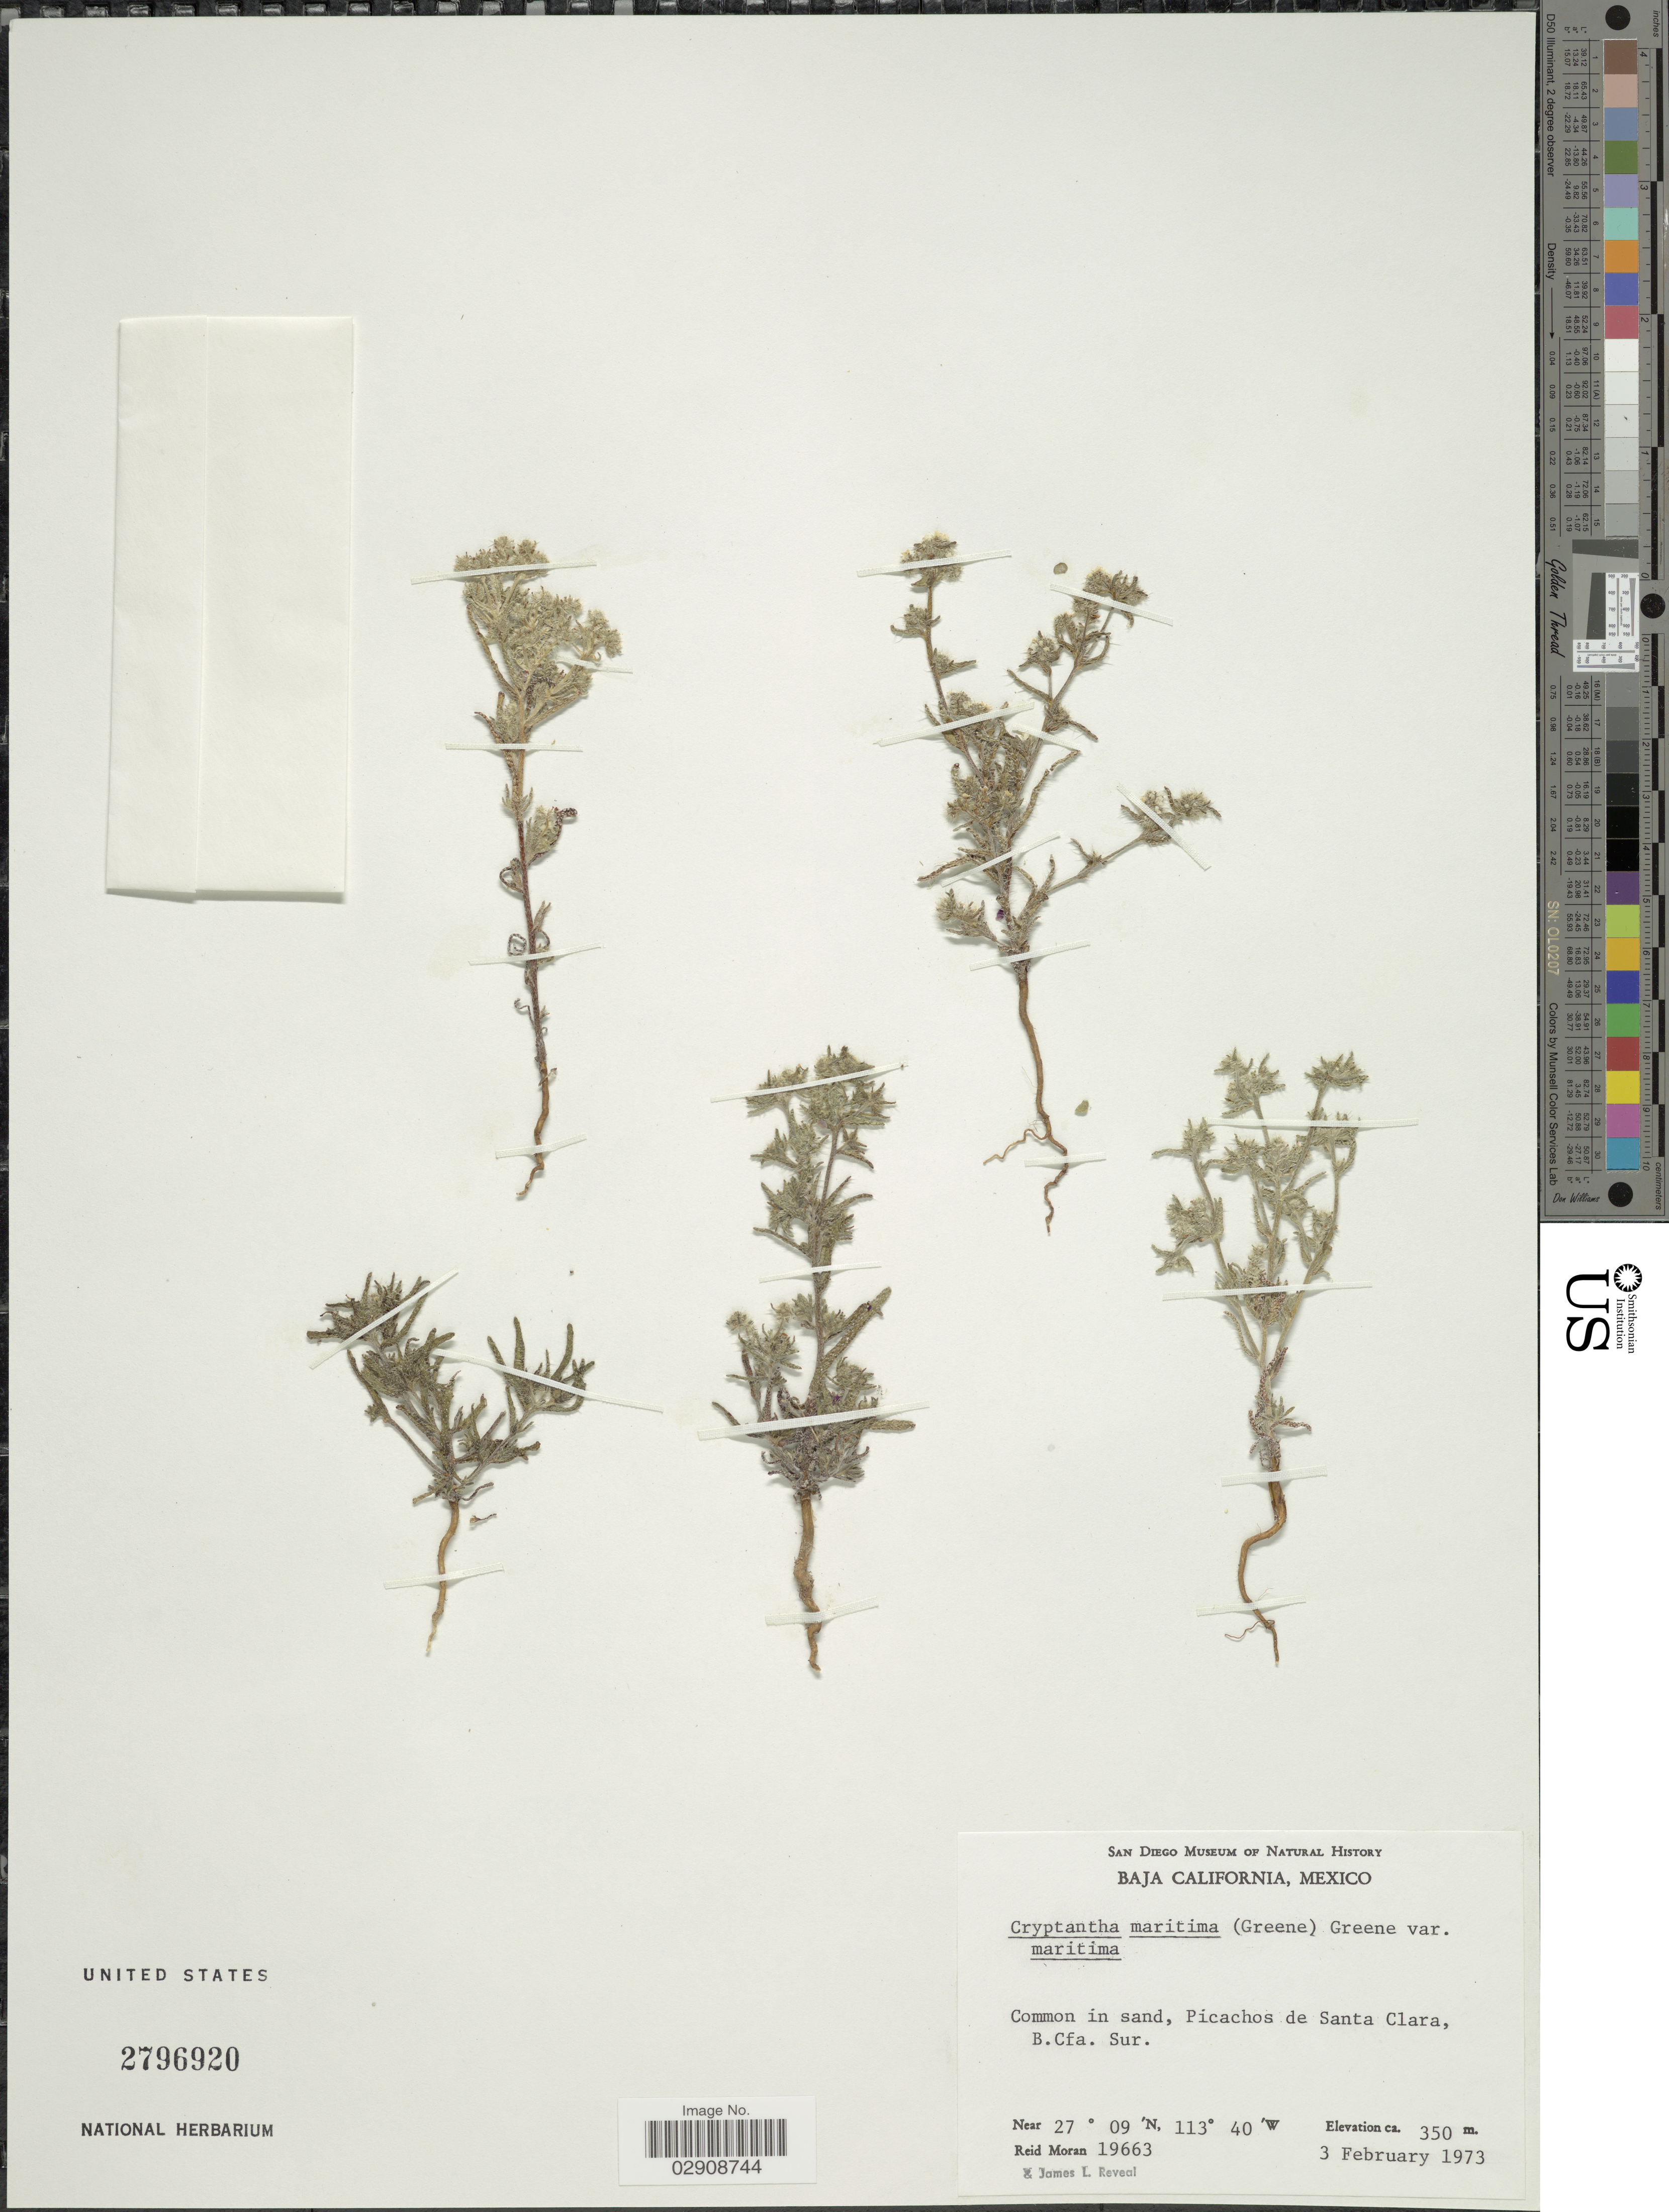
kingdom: Plantae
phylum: Tracheophyta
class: Magnoliopsida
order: Boraginales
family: Boraginaceae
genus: Cryptantha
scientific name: Cryptantha maritima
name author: (Greene) Greene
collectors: R. V. Moran & J. L. Reveal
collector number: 19663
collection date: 1973-02-03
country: Mexico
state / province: Baja California Sur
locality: Common in sand, Picachos de Santa Clara, B. Cfa. Sur.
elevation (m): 350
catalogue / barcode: US 2796920